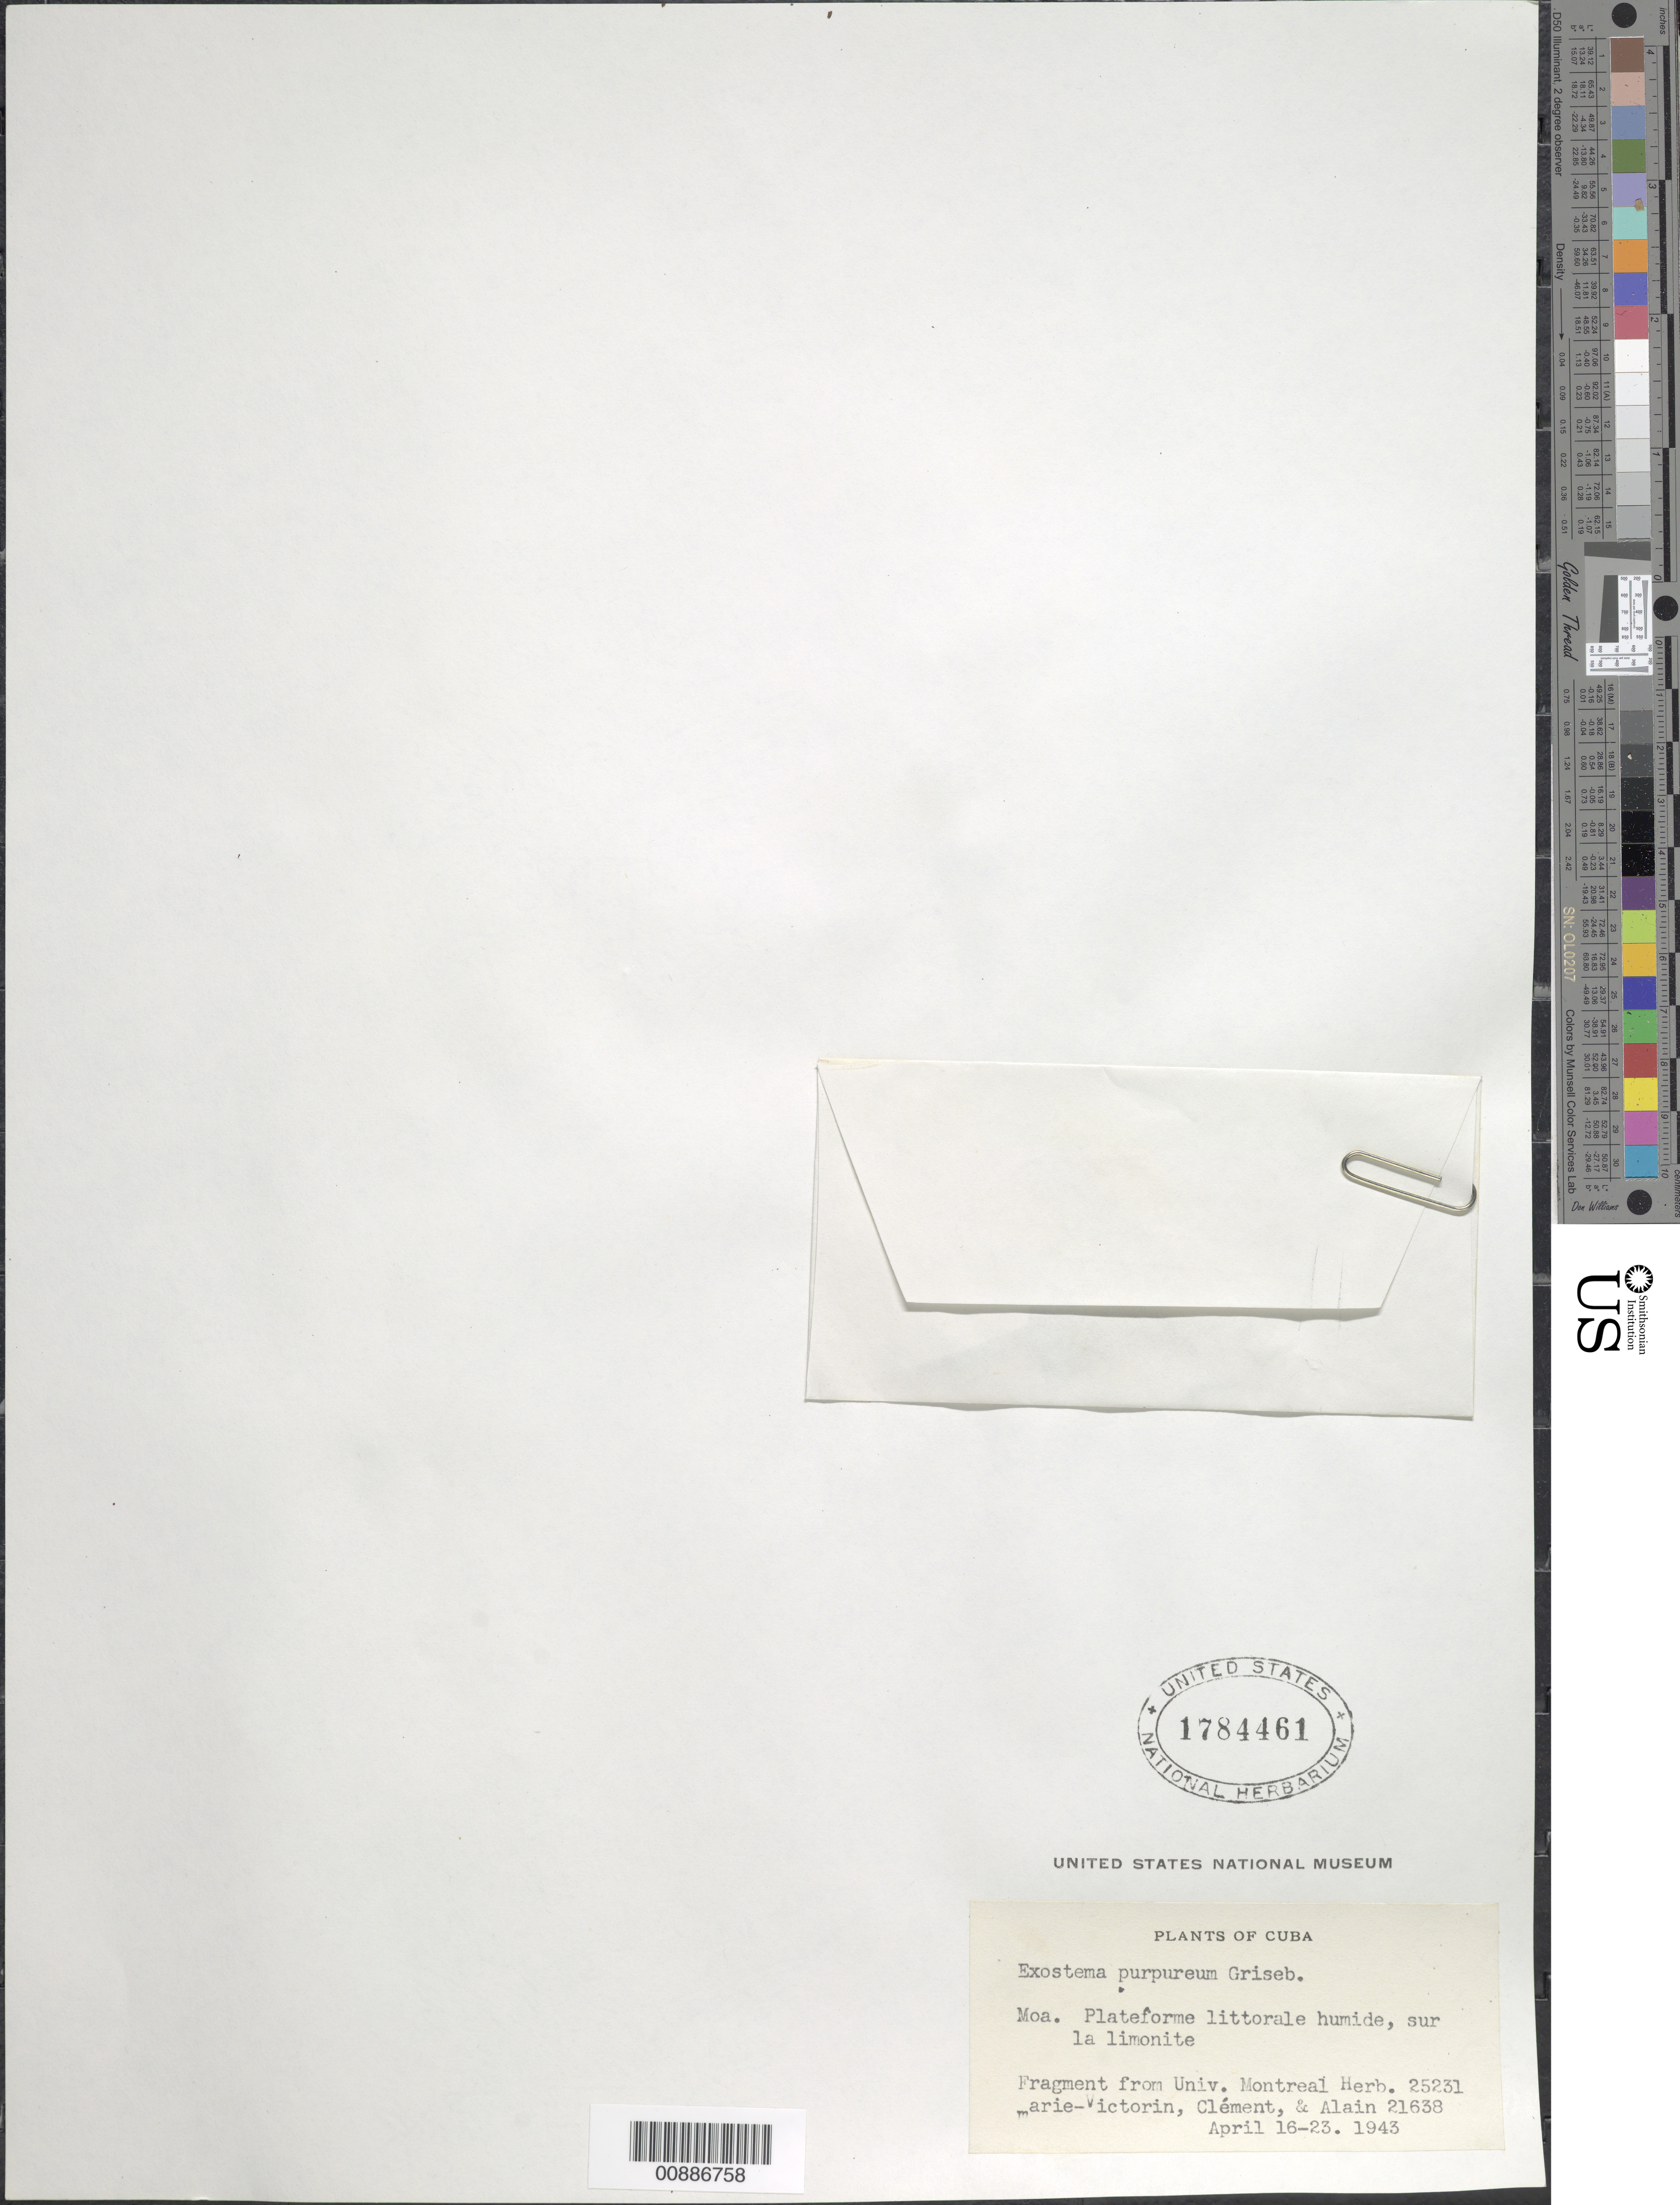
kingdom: Plantae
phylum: Tracheophyta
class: Magnoliopsida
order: Gentianales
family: Rubiaceae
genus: Exostema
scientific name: Exostema purpureum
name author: Griseb.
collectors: Fr. Marie-Victorin, Bro. Clemente & A. H. Liogier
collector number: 21638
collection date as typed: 16 Apr 1943 to 23 Apr 1943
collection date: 1943-04-16/1943-04-23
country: Cuba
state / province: Oriente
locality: Moa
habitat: Plateforme littorale humide, sur la limonite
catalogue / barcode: US 1784461